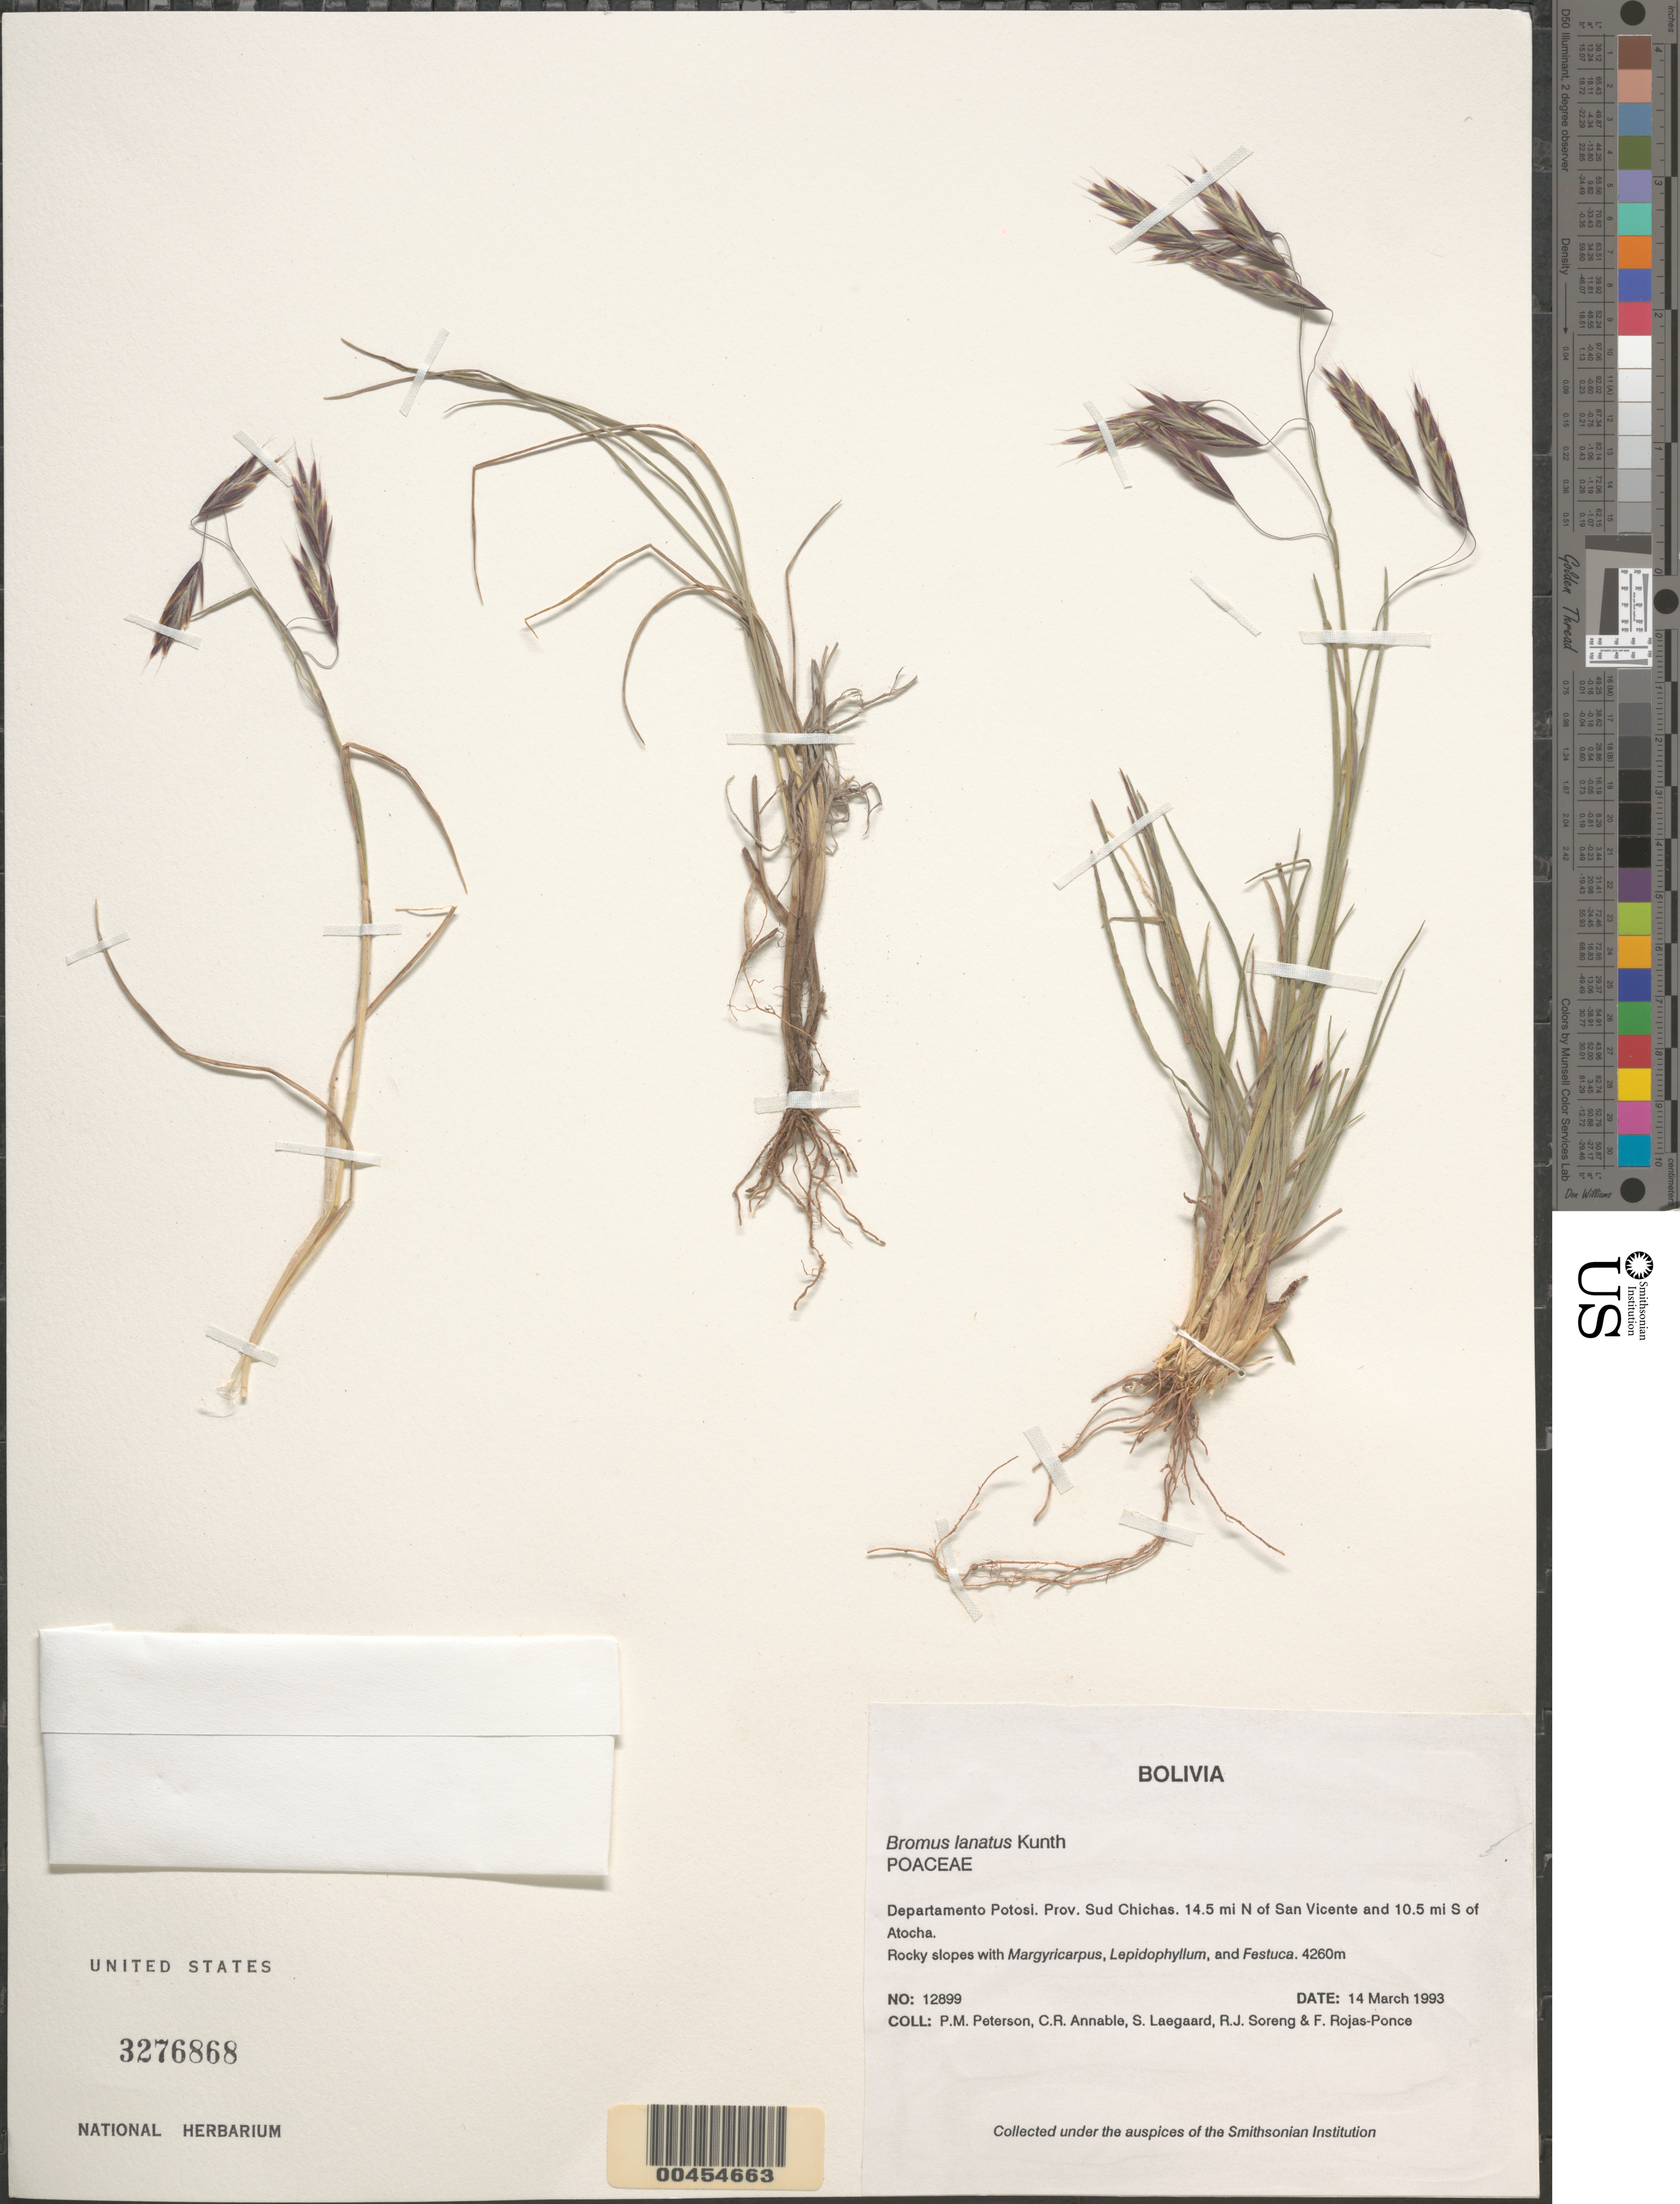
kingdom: Plantae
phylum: Tracheophyta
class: Liliopsida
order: Poales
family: Poaceae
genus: Bromus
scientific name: Bromus lanatus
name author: Kunth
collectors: P. M. Peterson et al.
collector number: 12899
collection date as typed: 14 Mar 1993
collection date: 1993-03-14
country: Bolivia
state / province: Potosí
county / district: Sud Chichas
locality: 14.5 mi N of San Vicente and 10.5 mi S of Atocha.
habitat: Rocky slopes with Margyricarpus, Lepidophyllum, and Festuca.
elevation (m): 4260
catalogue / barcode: US 3276868